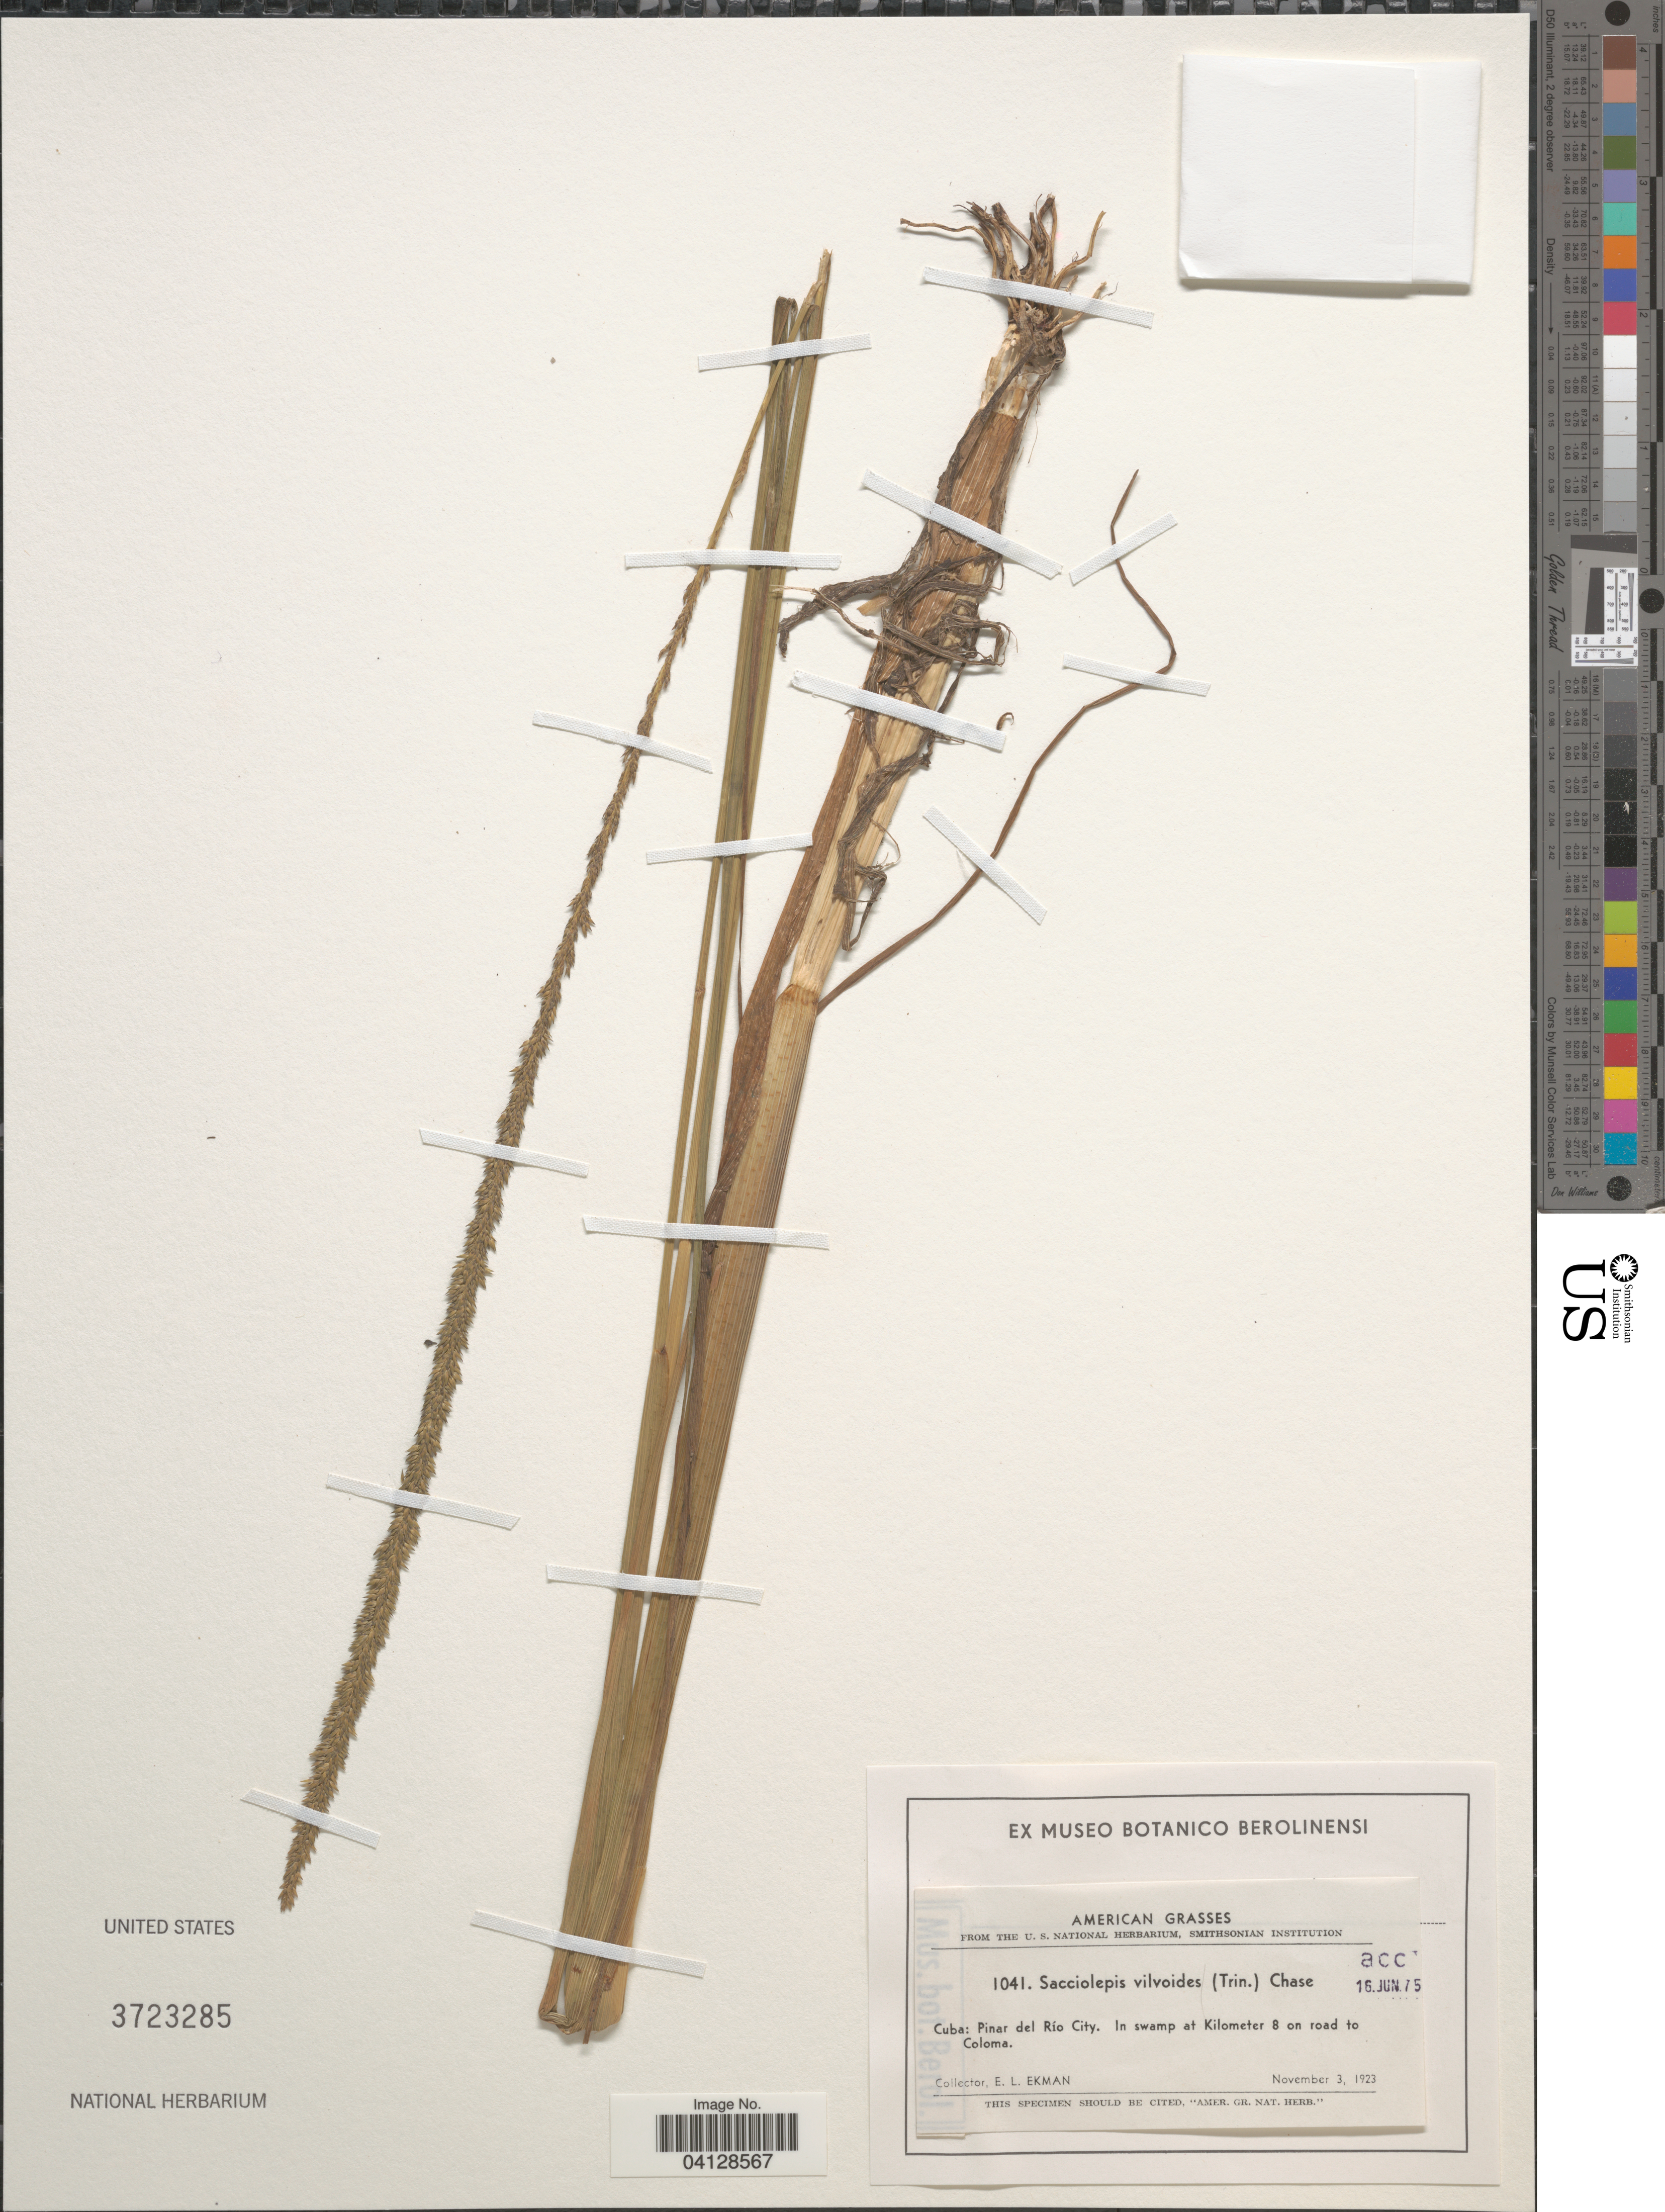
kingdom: Plantae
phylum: Tracheophyta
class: Liliopsida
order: Poales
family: Poaceae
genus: Sacciolepis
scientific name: Sacciolepis vilvoides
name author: (Trin.) Chase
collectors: E. L. Ekman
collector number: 1041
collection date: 1923-11-03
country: Cuba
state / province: Pinar del Río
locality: Pinar del Río City. In swamp at Kilometer 8 on road to Coloma.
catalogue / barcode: US 3723285